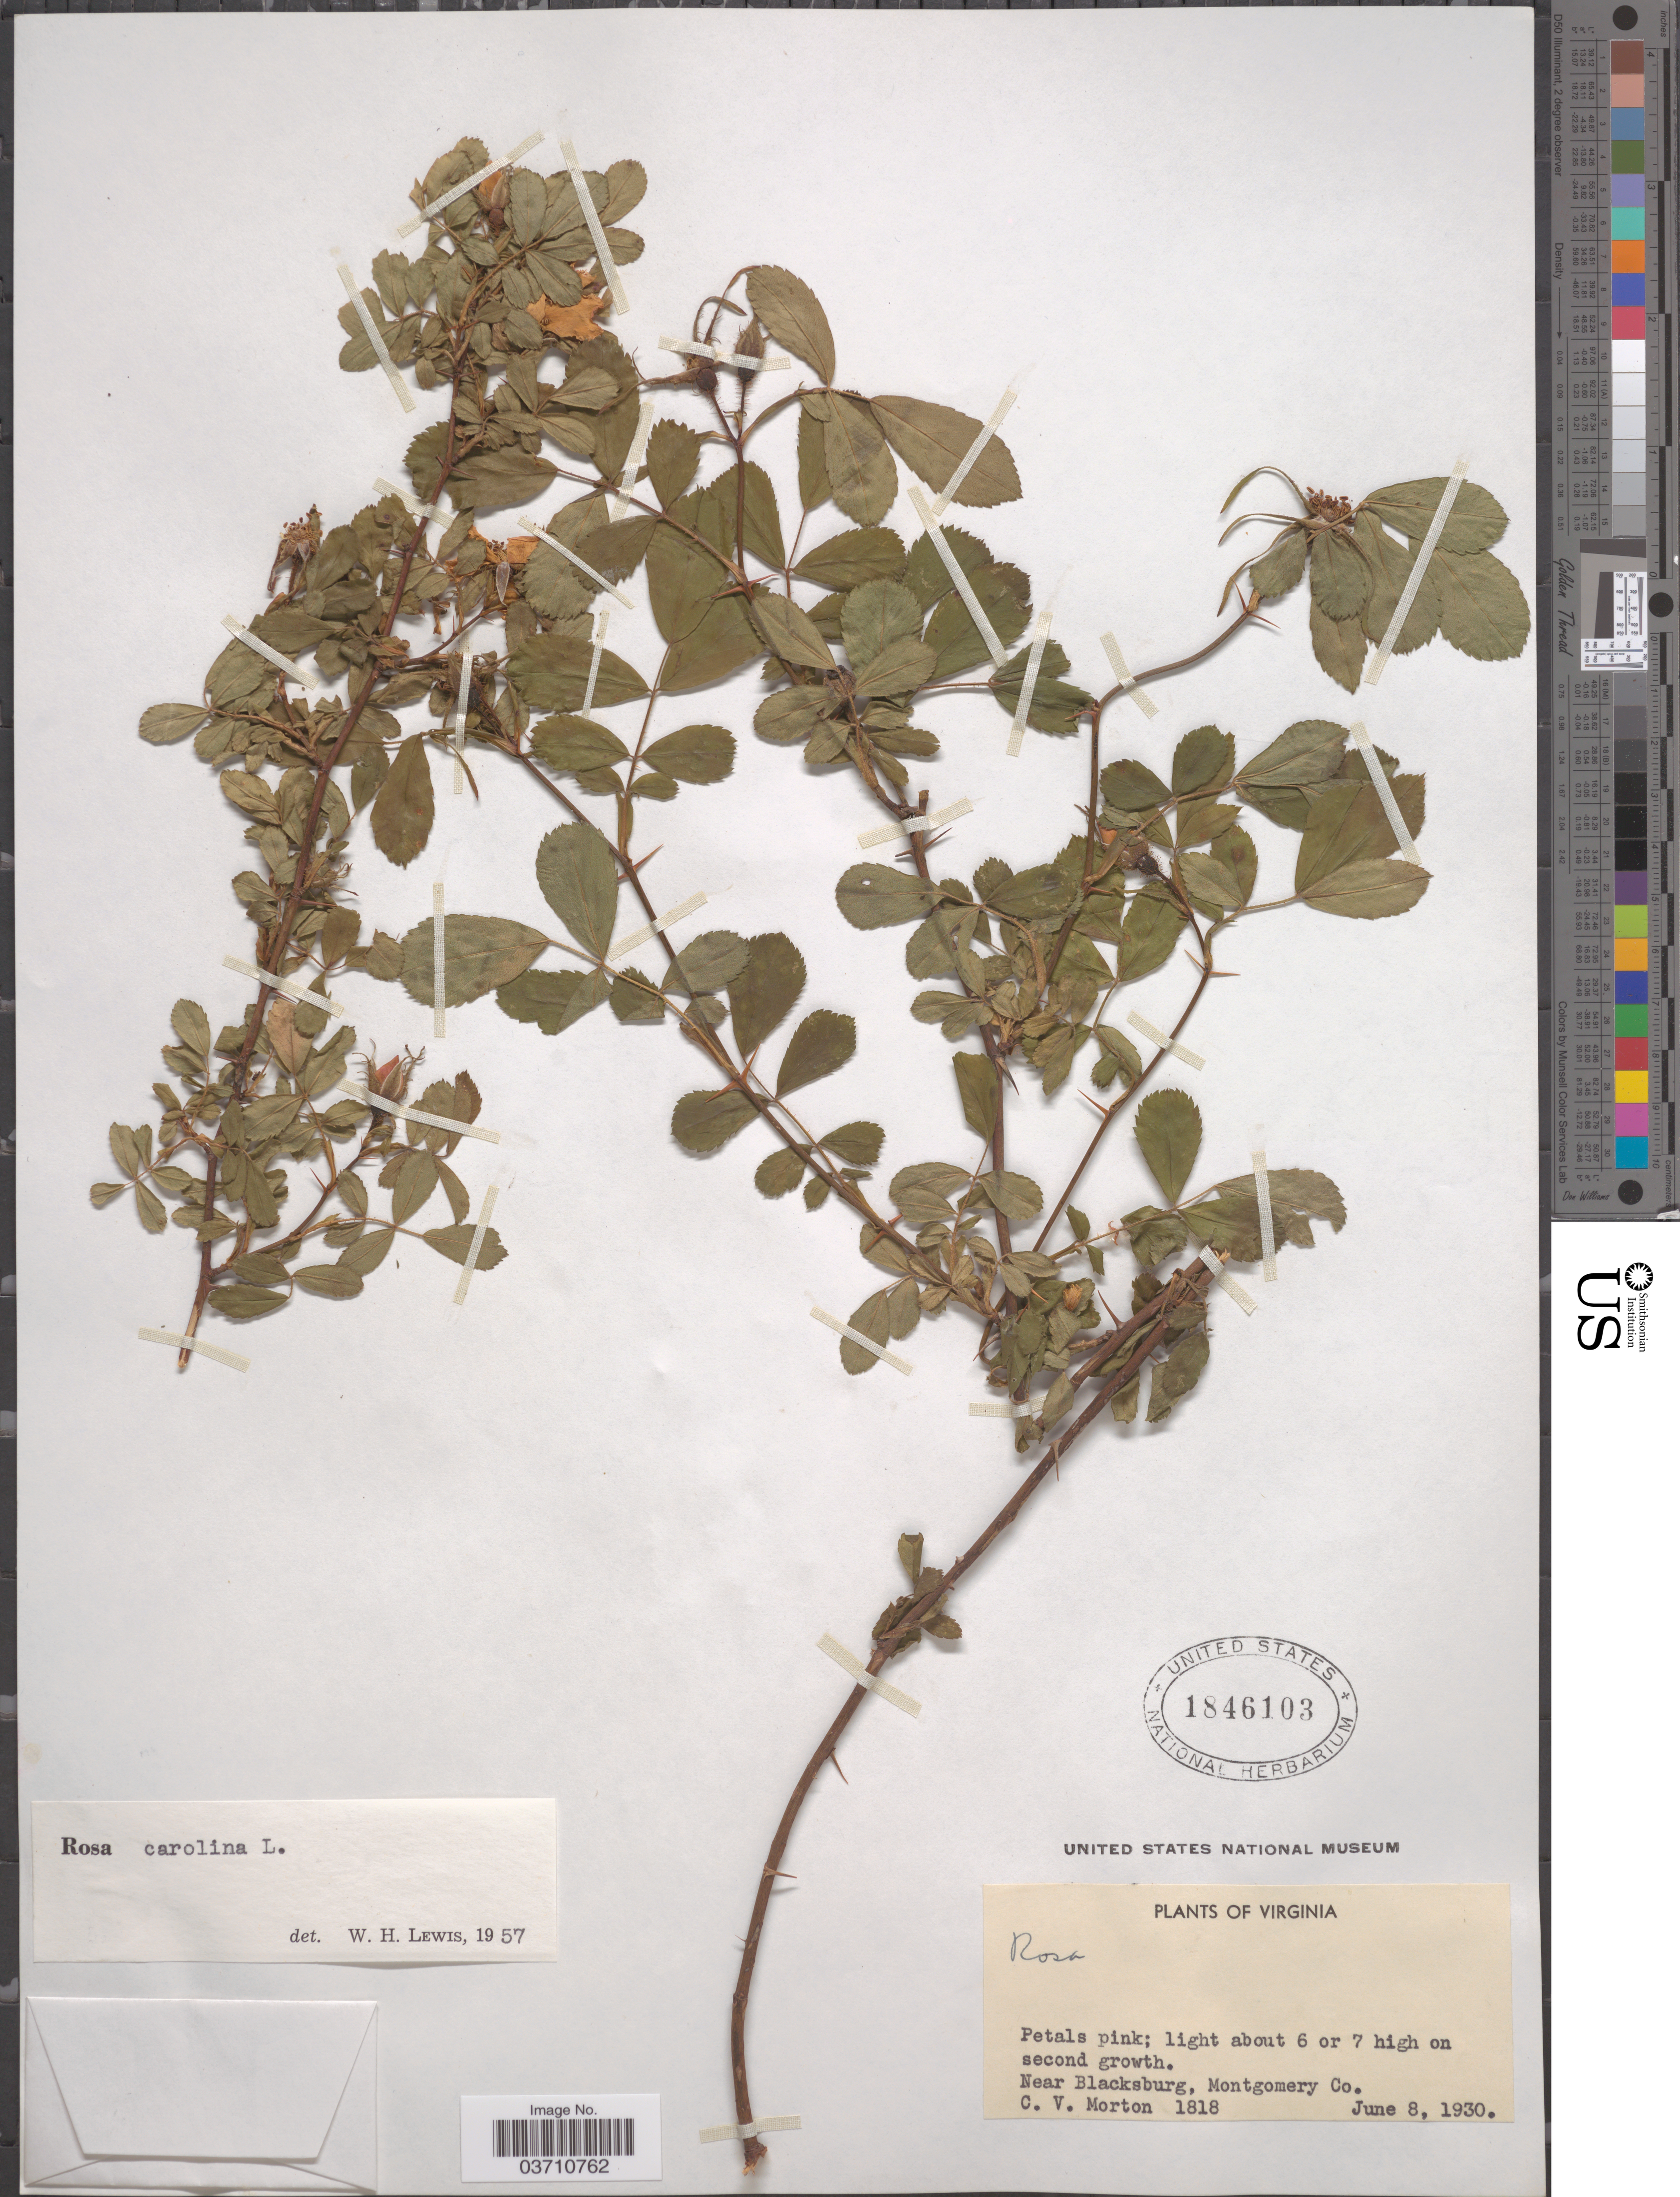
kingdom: Plantae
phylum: Tracheophyta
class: Magnoliopsida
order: Rosales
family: Rosaceae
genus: Rosa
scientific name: Rosa carolina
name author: L.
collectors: C. V. Morton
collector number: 1818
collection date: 1930-06-08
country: United States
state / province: Virginia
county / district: Montgomery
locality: Near Blacksburg, Montgomery Co.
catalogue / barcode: US 1846103